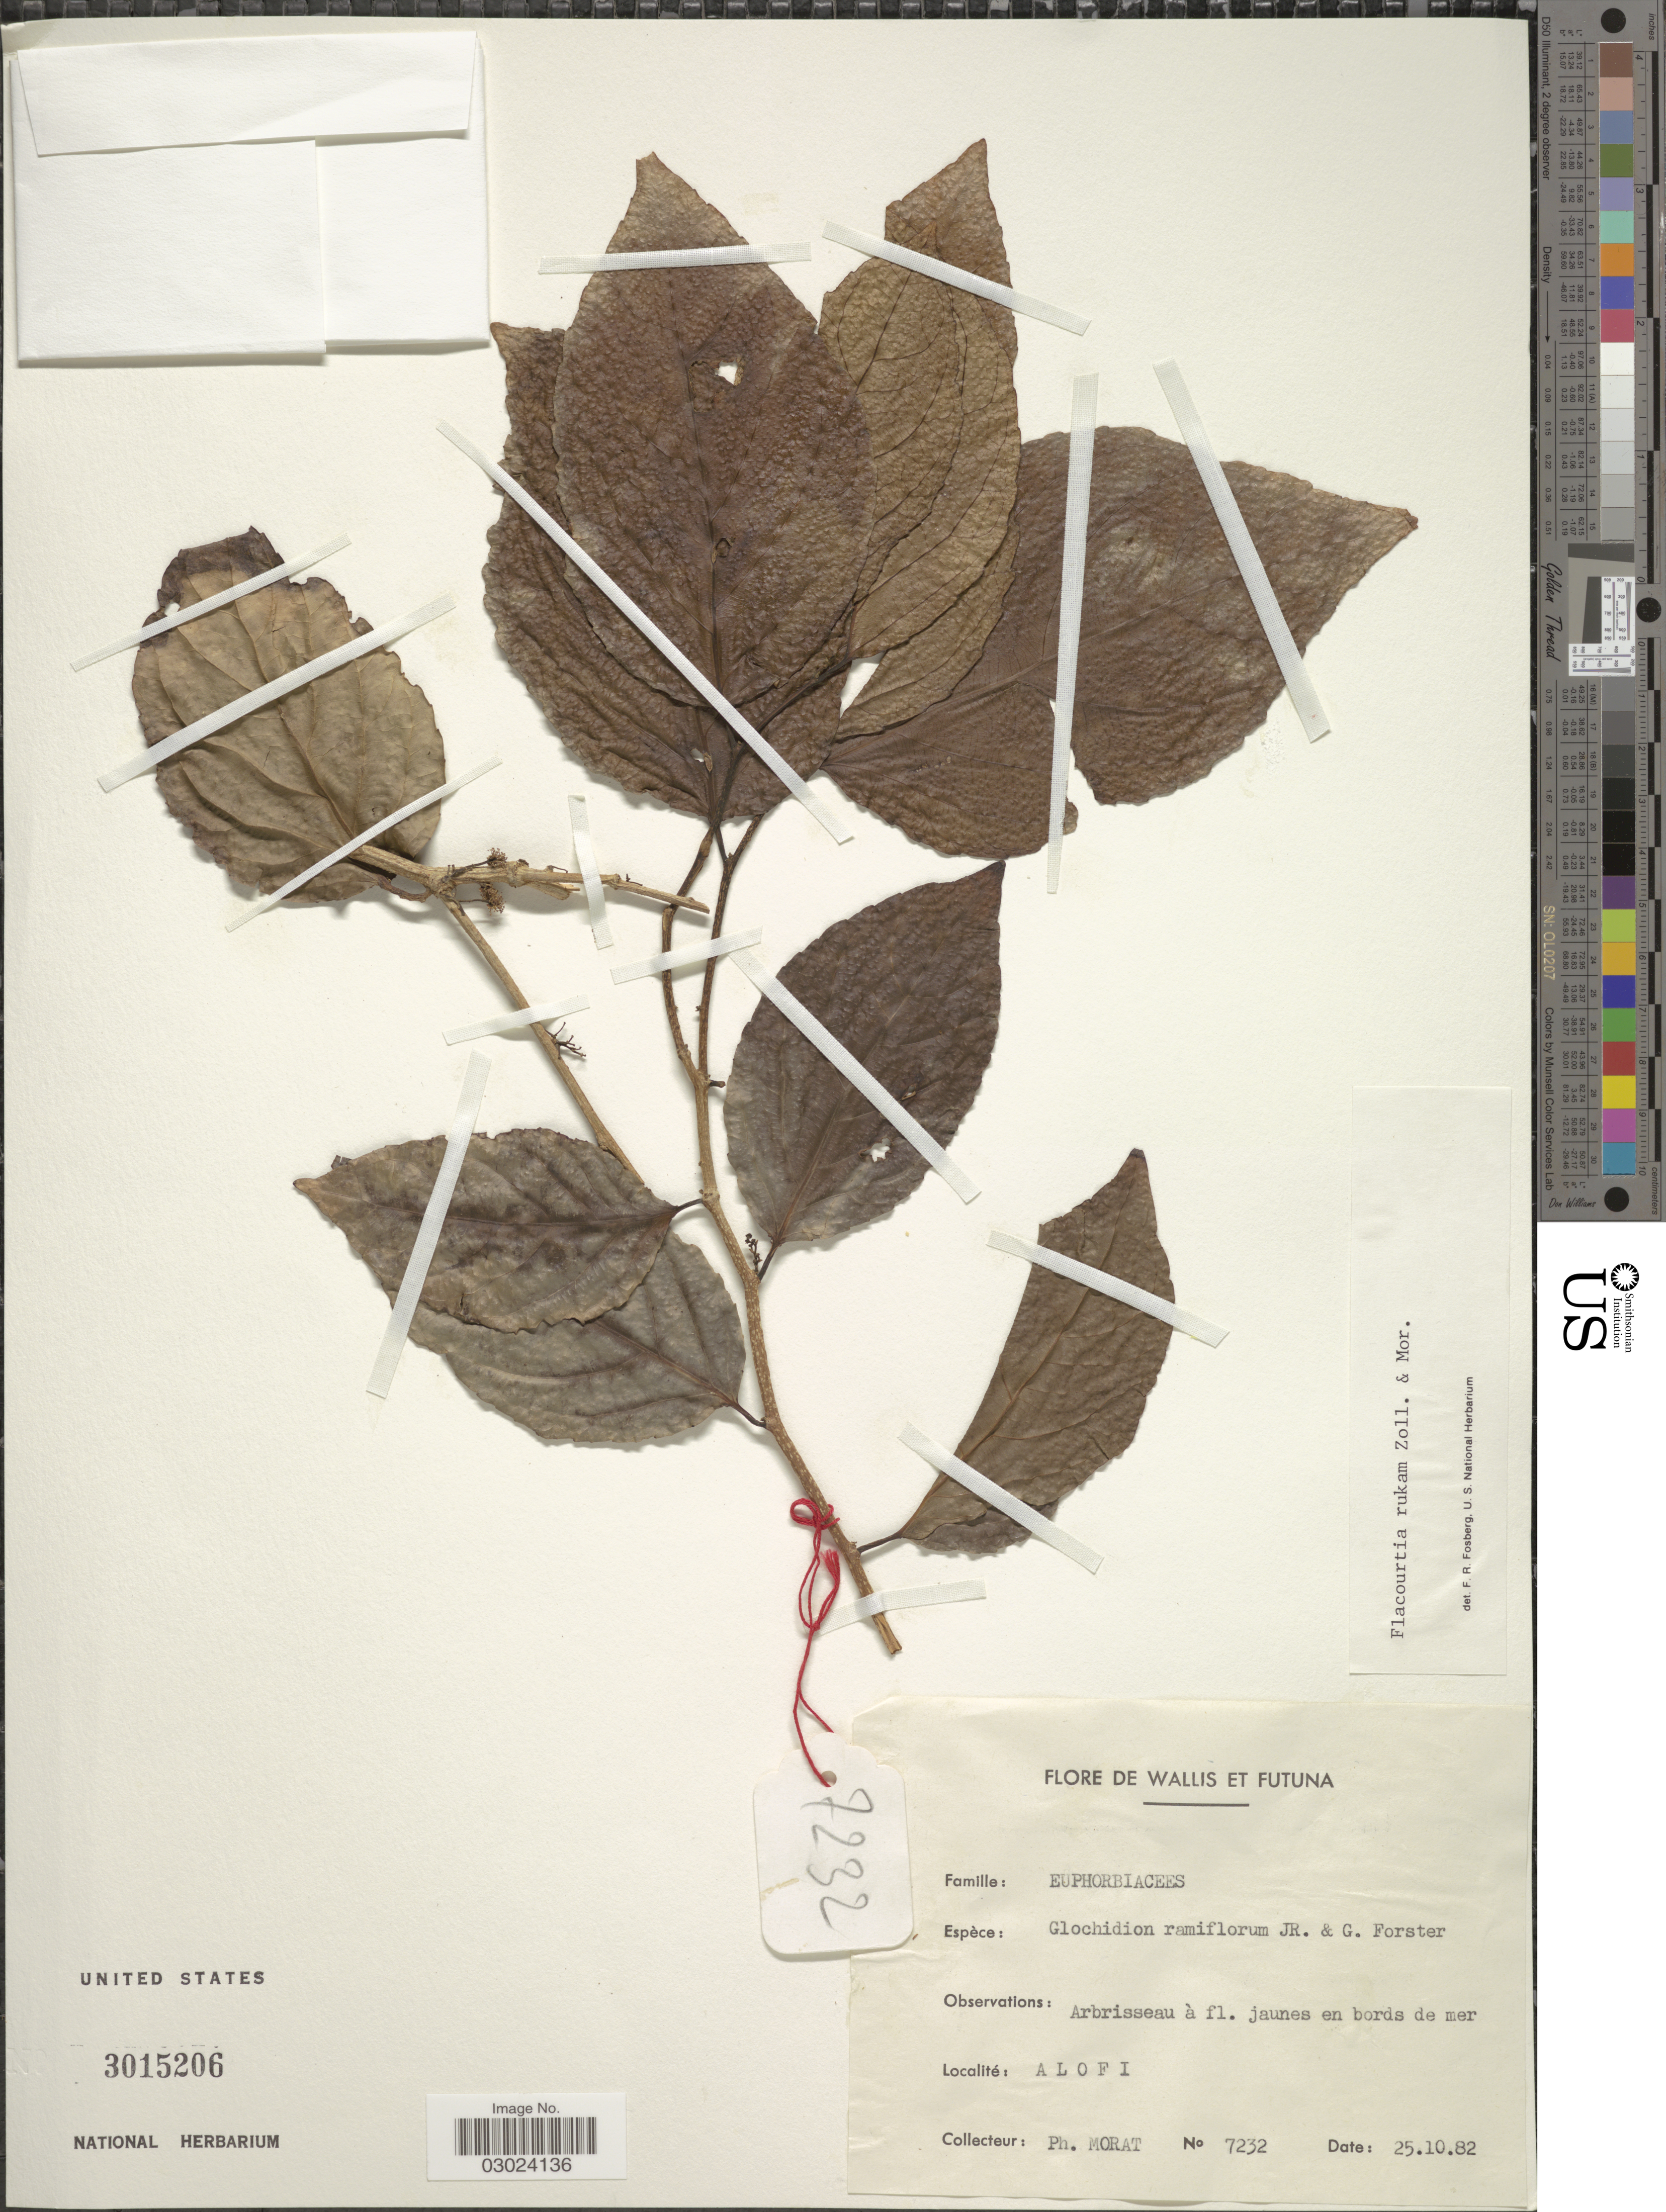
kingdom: Plantae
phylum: Tracheophyta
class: Magnoliopsida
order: Malpighiales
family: Salicaceae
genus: Flacourtia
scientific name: Flacourtia rukam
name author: Zoll. & Moritzi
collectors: P. Morat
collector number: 7232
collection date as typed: Transcribed d/m/y: 25/10/82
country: Wallis and Futuna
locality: Wallis et Futuna. Alofi.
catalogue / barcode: US 3015206